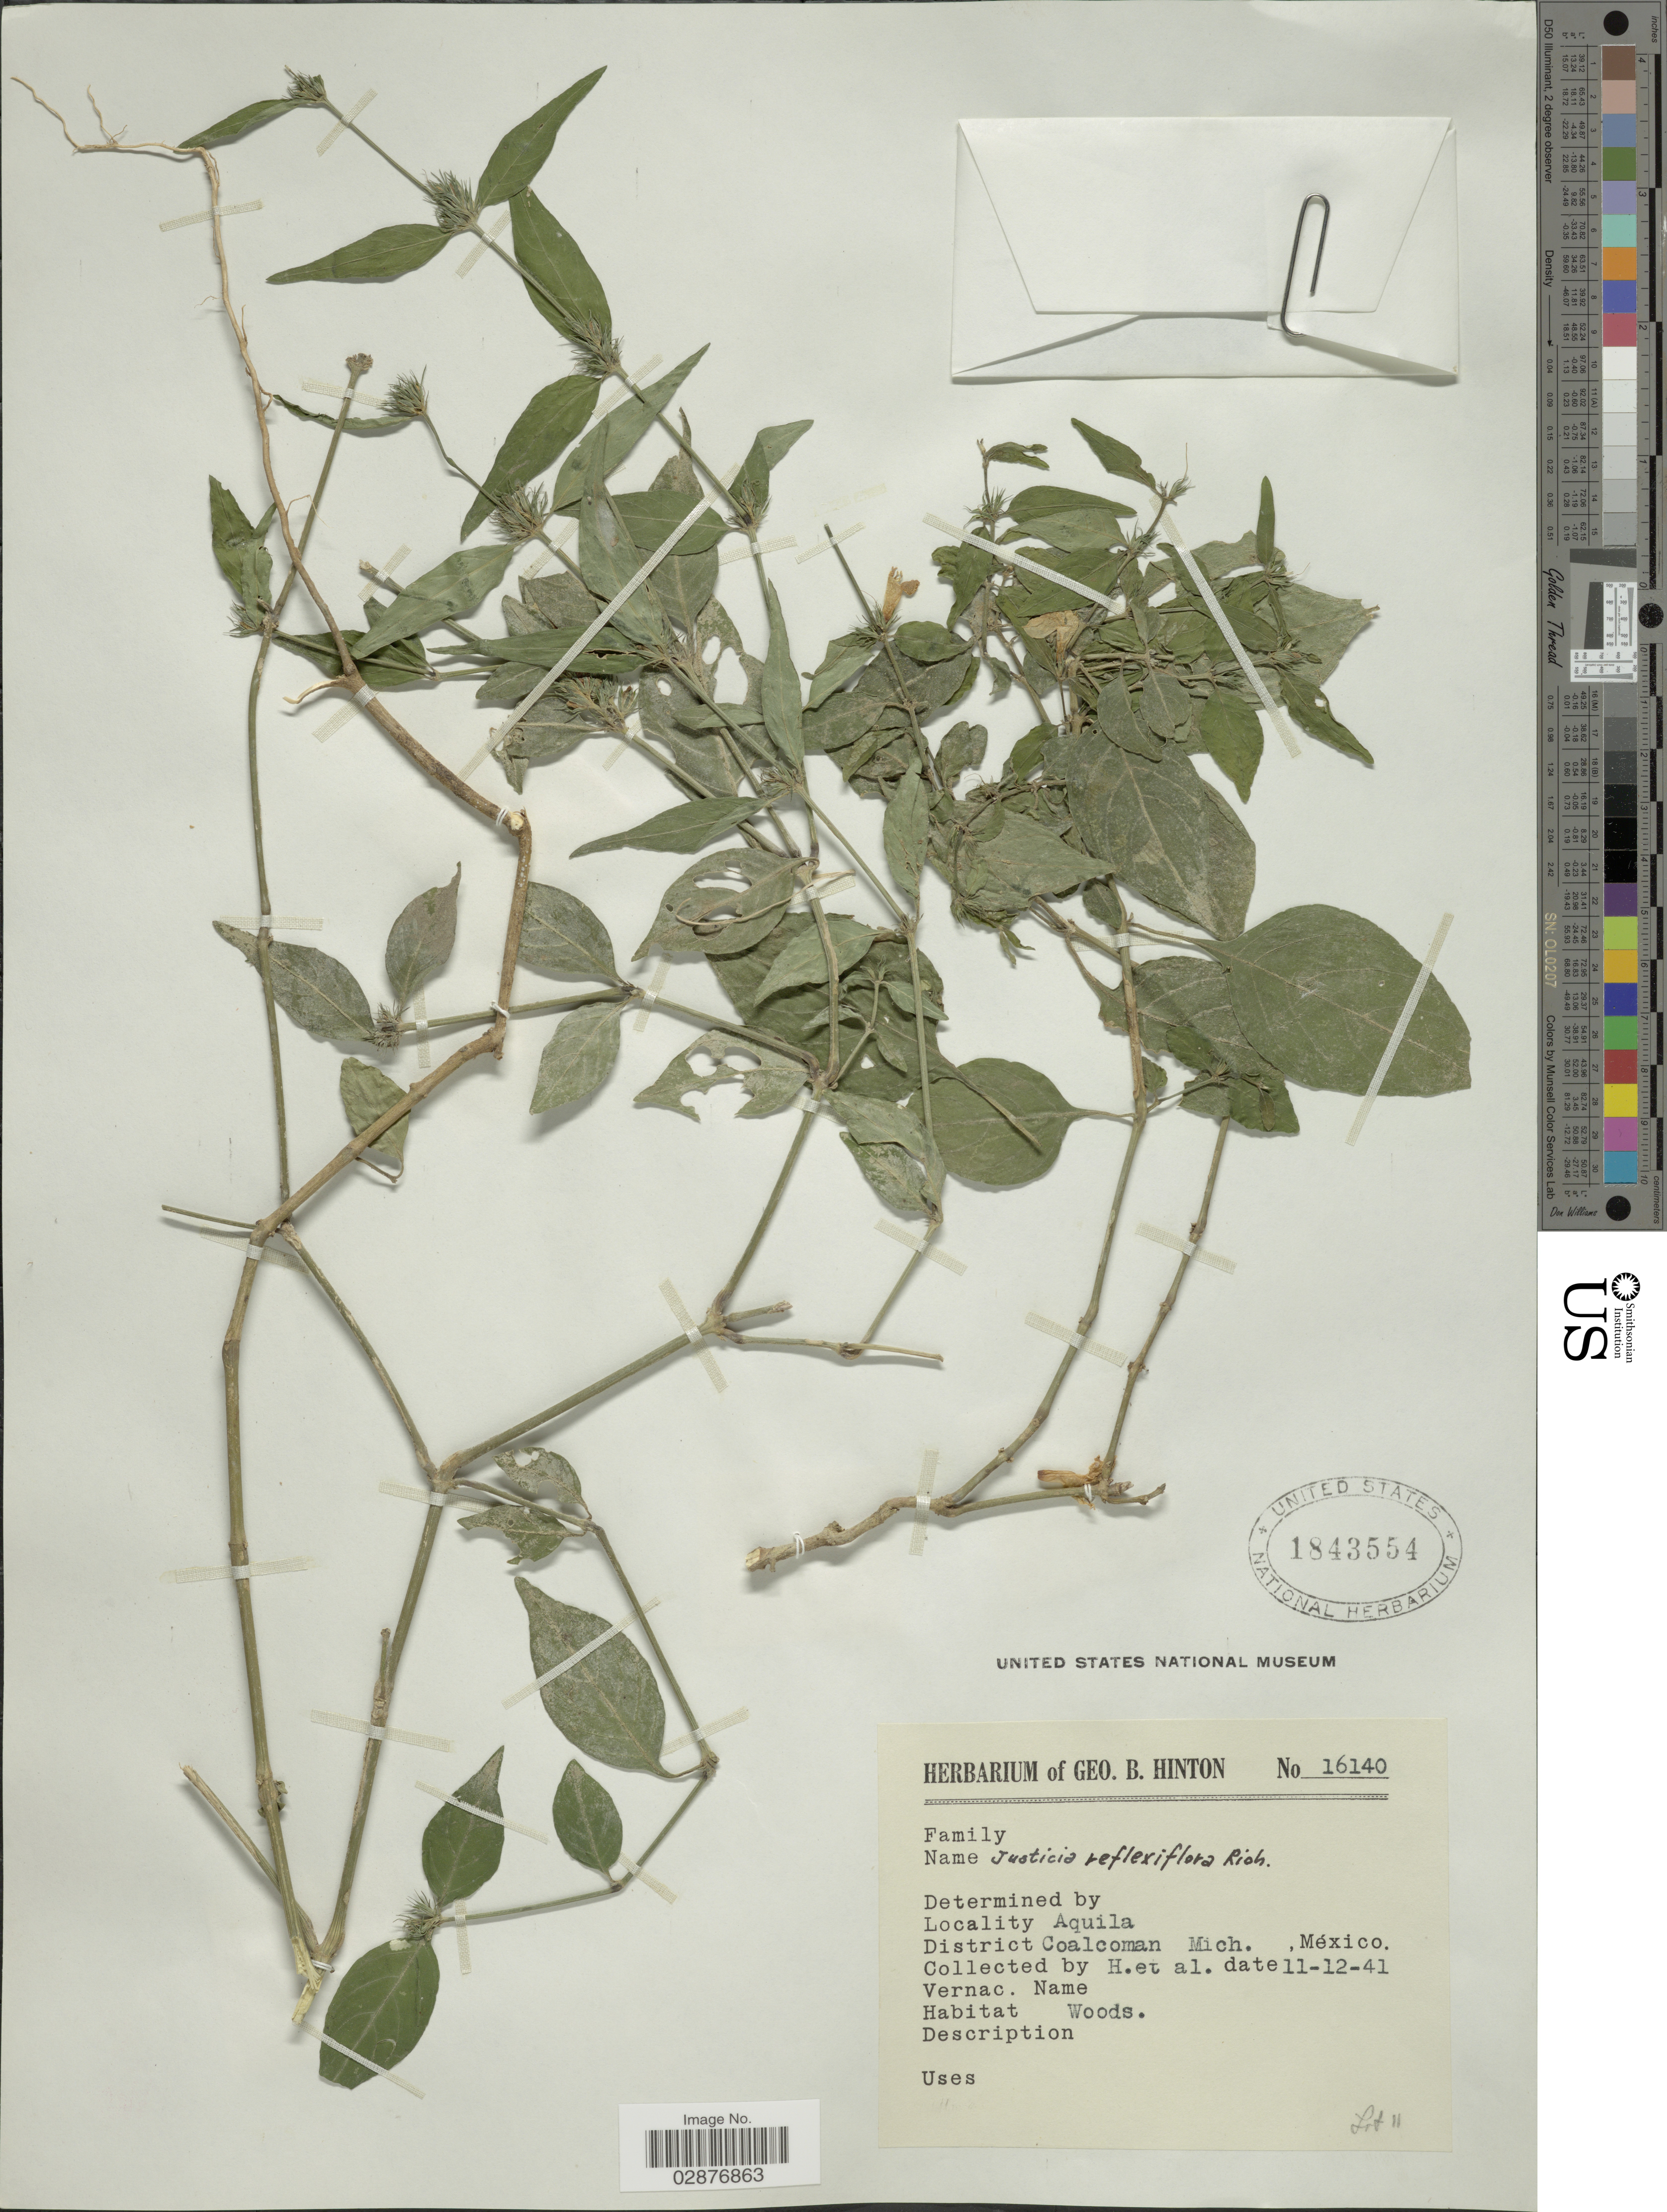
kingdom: Plantae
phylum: Tracheophyta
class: Magnoliopsida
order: Lamiales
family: Acanthaceae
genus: Justicia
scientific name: Justicia periplocifolia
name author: Jacq.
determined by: Fisher, Amanda, (LOB), California State University, Long Beach (UNITED STATES)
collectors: G. B. Hinton & et al.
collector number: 16140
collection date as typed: Transcribed d/m/y: 11/12/41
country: Mexico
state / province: Michoacán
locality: Aquila, District Coalcoman.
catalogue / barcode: US 1843554